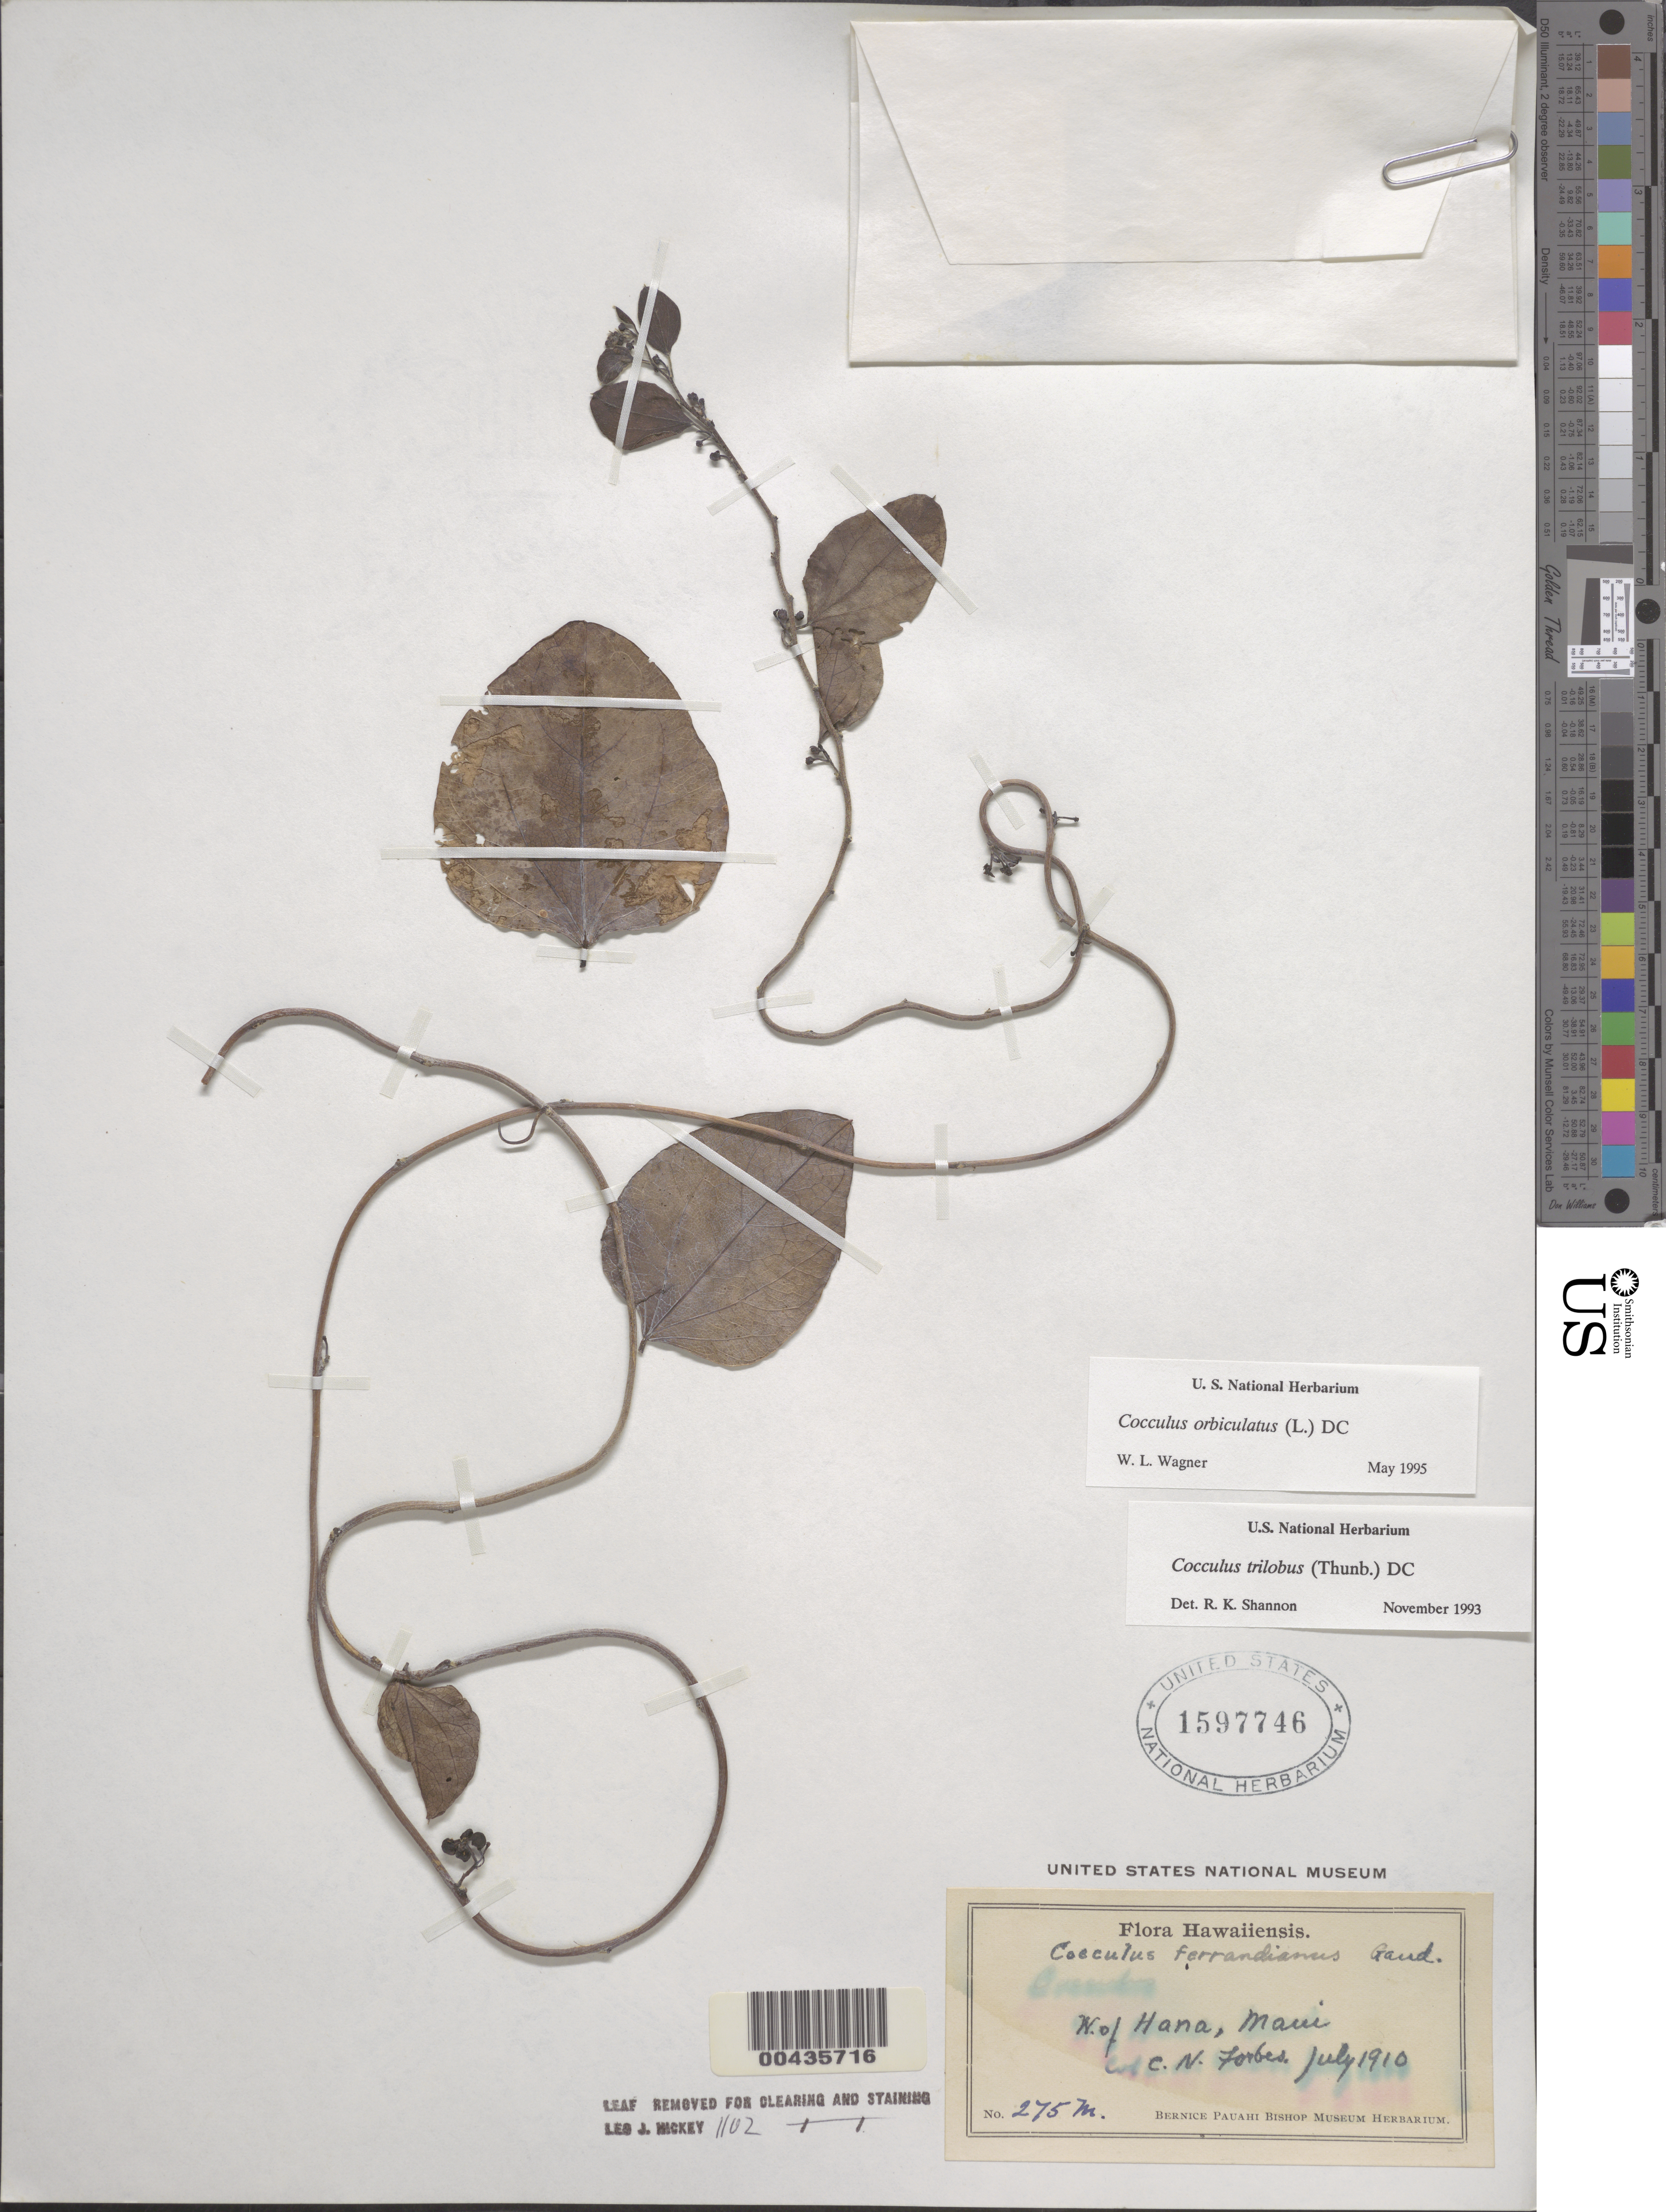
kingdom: Plantae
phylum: Tracheophyta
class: Magnoliopsida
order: Ranunculales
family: Menispermaceae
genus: Cocculus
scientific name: Cocculus orbiculatus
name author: (L.) DC.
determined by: Wagner, W. L., (BOT), Smithsonian Institution - National Museum of Natural History (UNITED STATES)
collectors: C. N. Forbes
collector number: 275.M.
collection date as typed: Jul 1910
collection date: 1910-07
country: United States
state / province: Hawaii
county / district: Maui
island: Maui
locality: N of Hana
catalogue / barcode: US 1597746